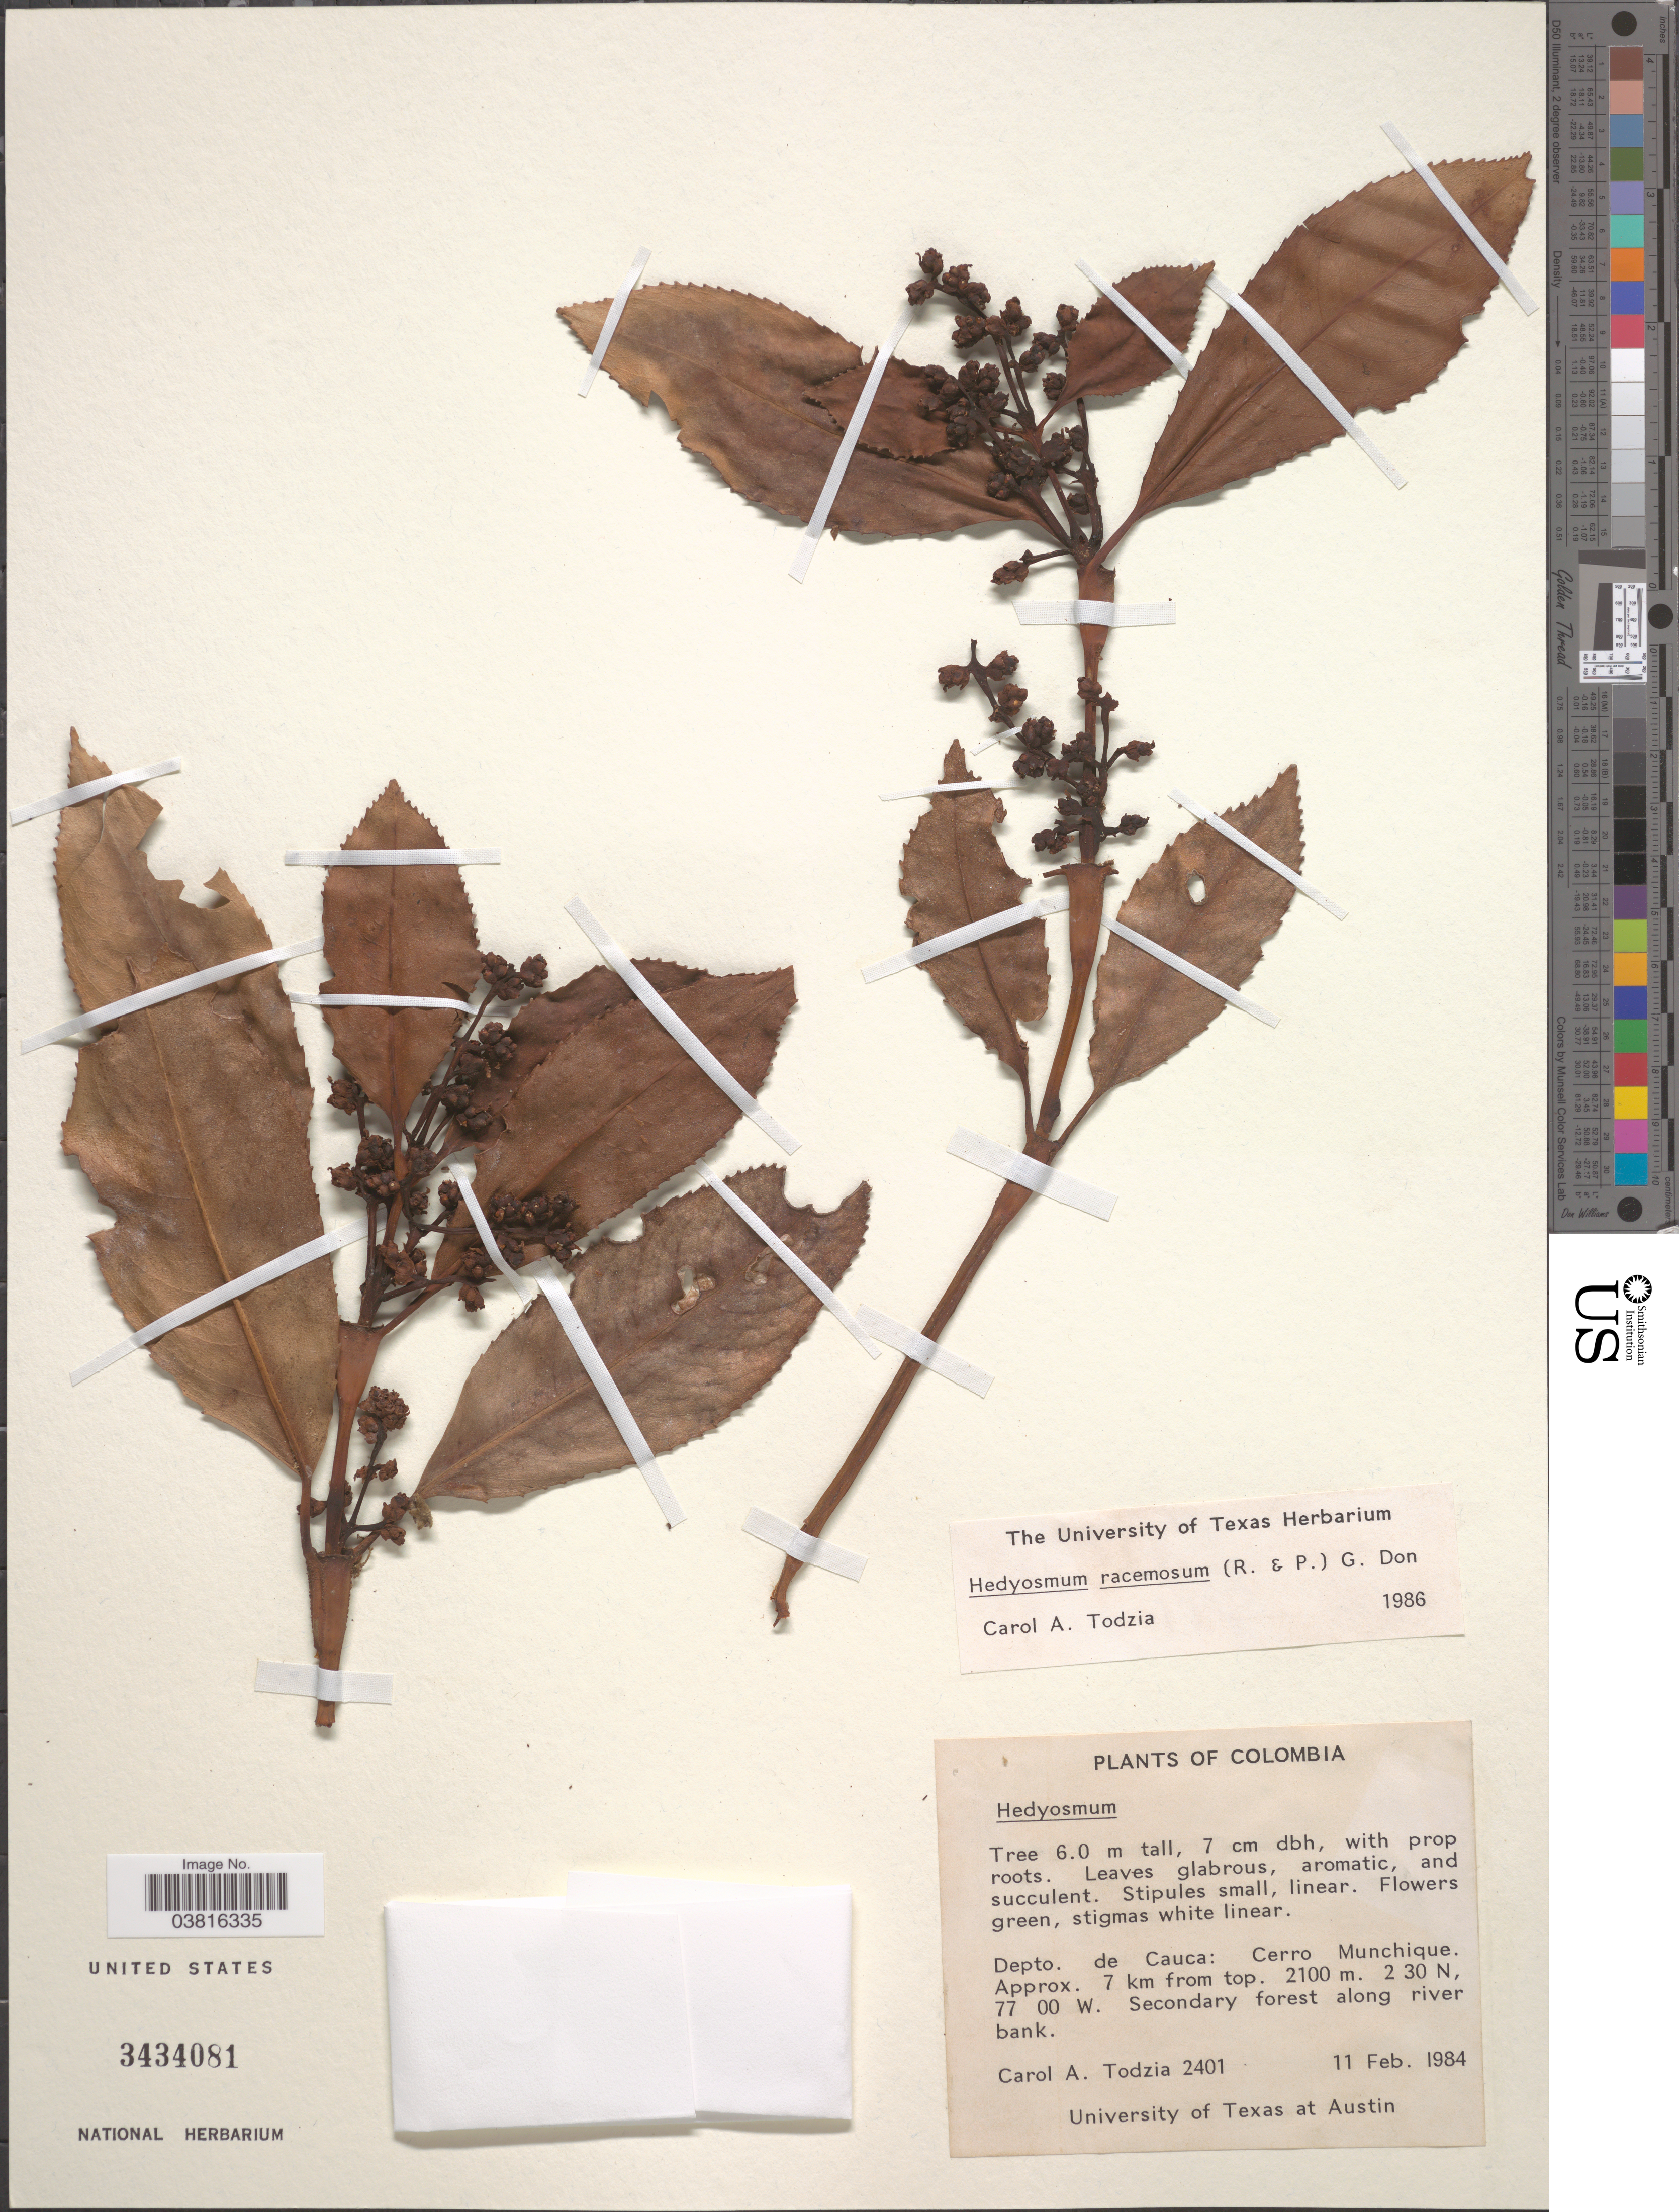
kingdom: Plantae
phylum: Tracheophyta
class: Magnoliopsida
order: Chloranthales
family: Chloranthaceae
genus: Hedyosmum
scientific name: Hedyosmum racemosum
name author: (Ruiz & Pav.) G. Don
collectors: C. A. Todzia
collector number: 2401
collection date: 1984-02-11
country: Colombia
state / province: Cauca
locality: Depto. de Cauca: Cerro Munchique. Approx. 7 km from top.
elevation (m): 2100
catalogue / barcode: US 3434081